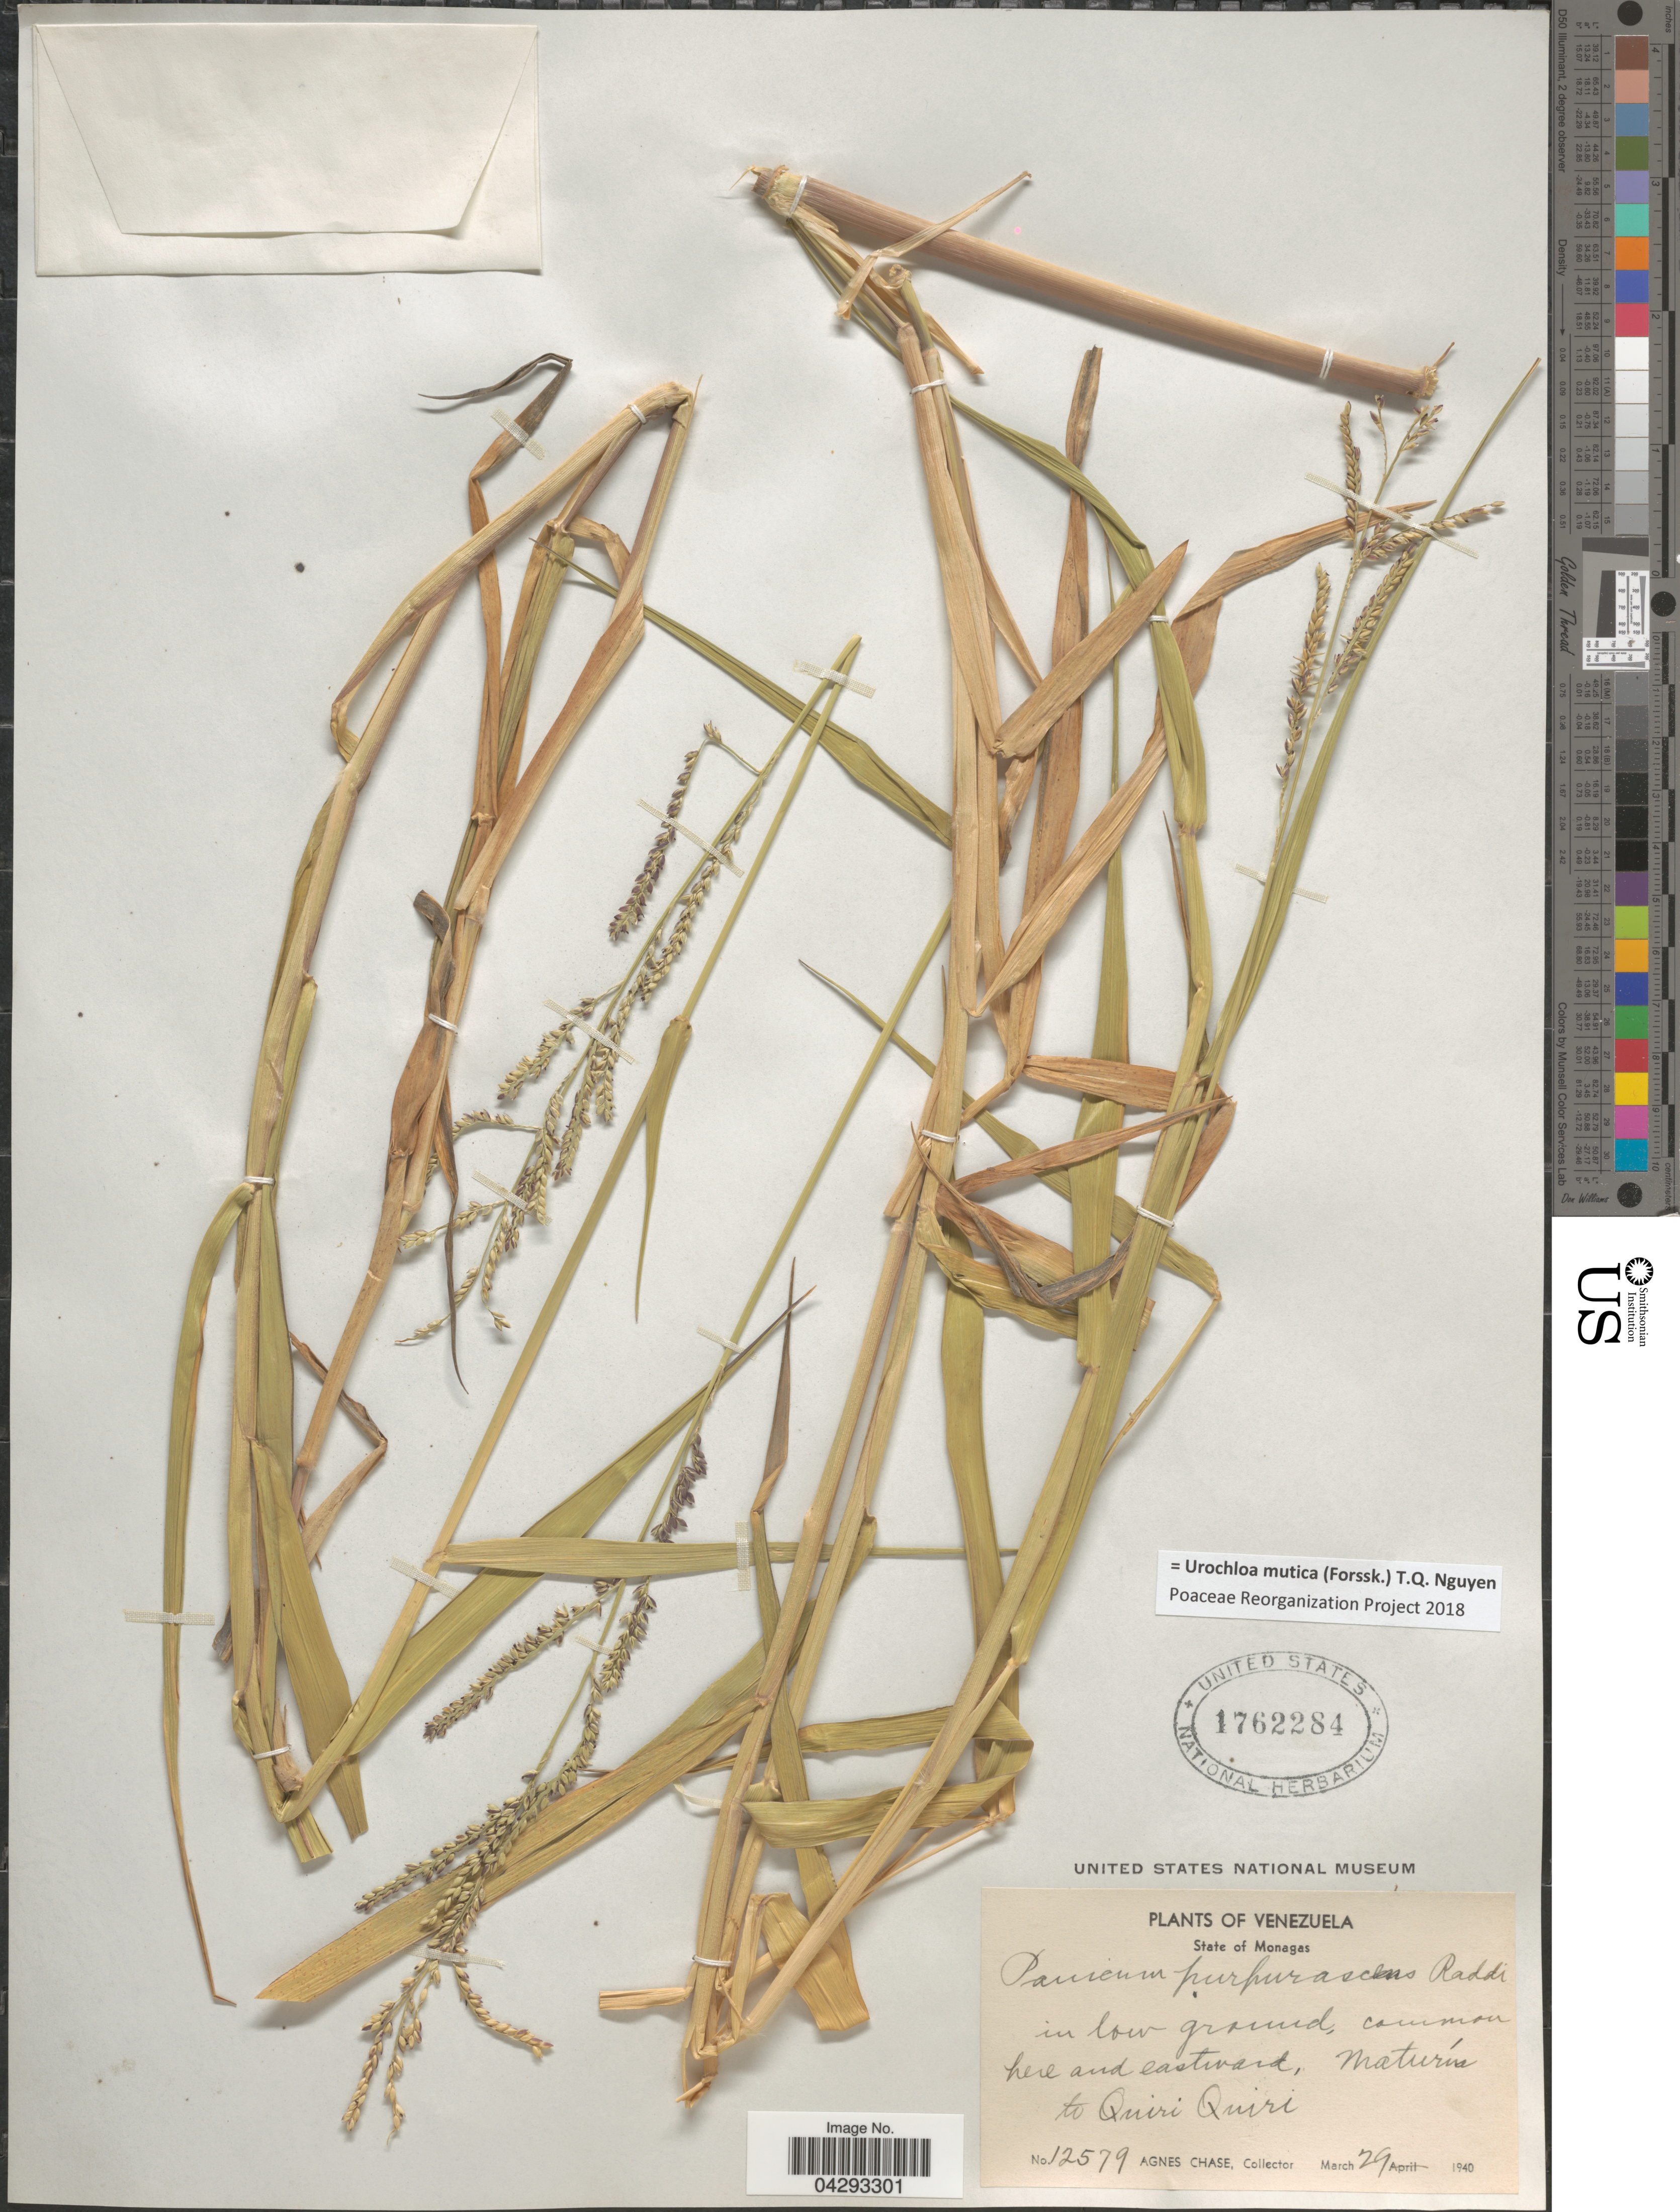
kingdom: Plantae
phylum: Tracheophyta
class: Liliopsida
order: Poales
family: Poaceae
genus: Urochloa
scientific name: Urochloa mutica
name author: (Forssk.) T.Q. Nguyen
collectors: A. Chase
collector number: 12579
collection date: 1940-04-29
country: Venezuela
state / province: Monagas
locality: In low ground, common here and eastward, Maturín to Quiri Quiri.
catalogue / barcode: US 1762284